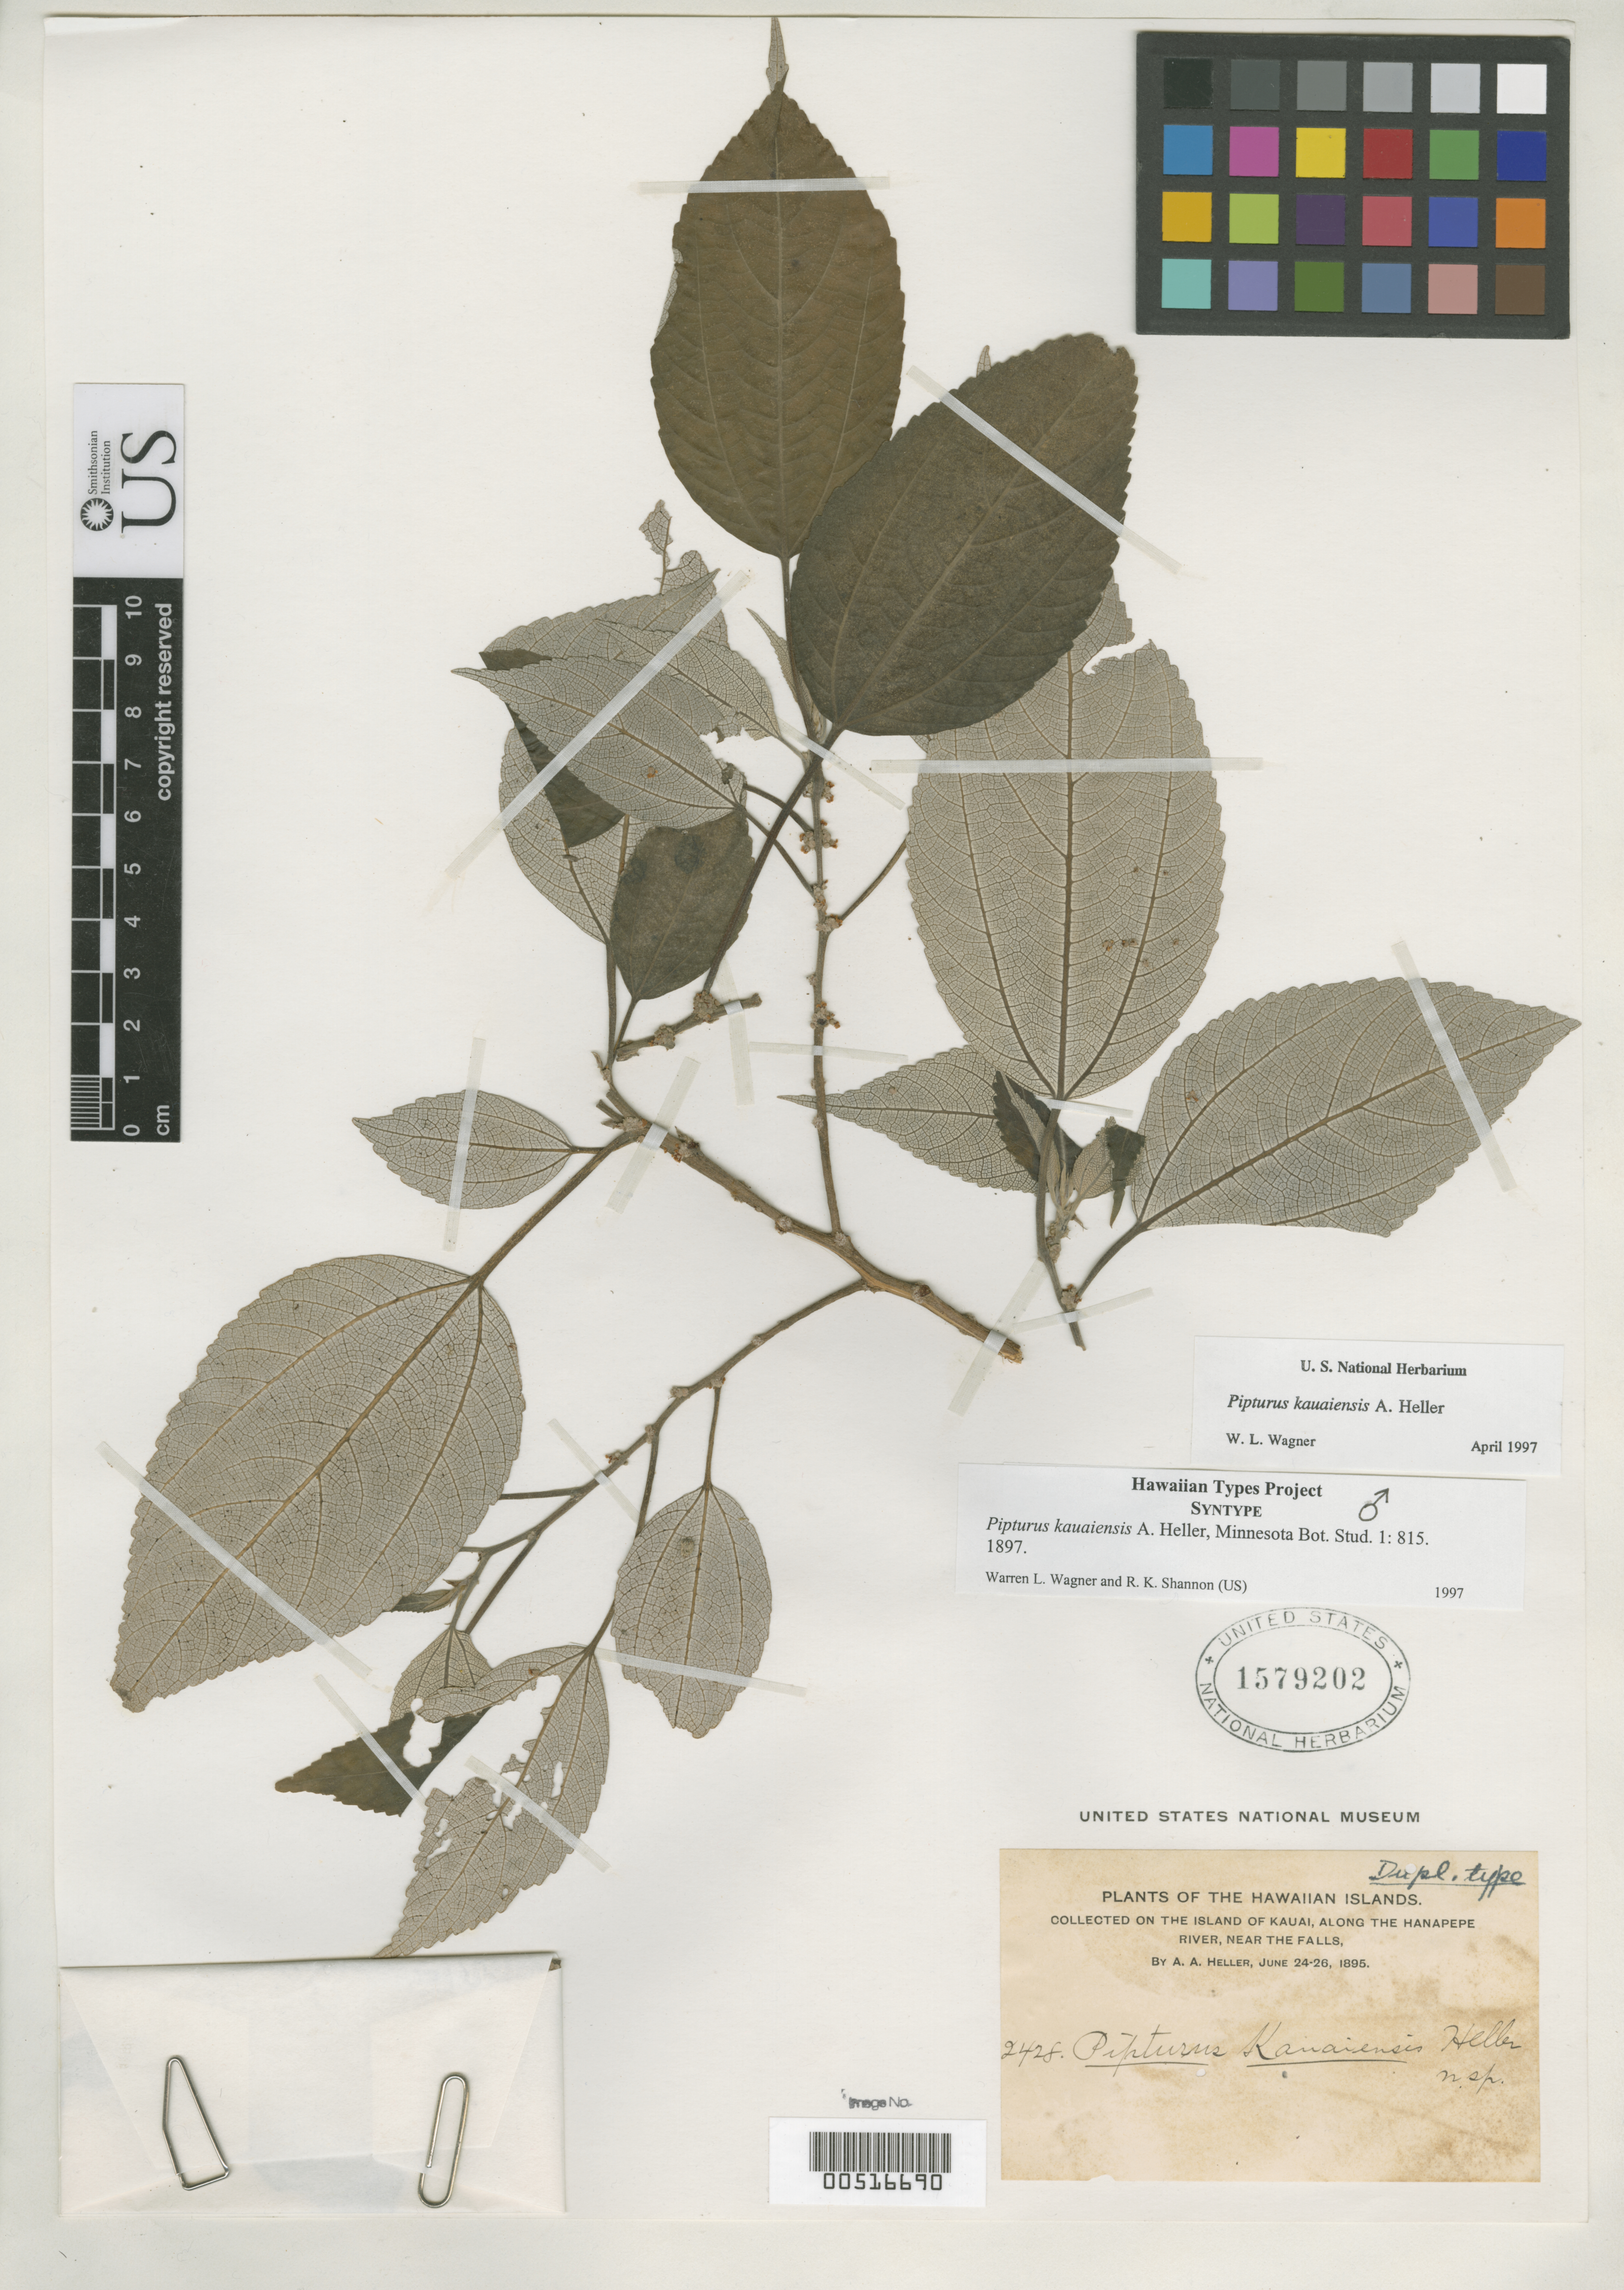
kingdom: Plantae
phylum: Tracheophyta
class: Magnoliopsida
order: Rosales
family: Urticaceae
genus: Pipturus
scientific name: Pipturus kauaiensis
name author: A. Heller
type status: Syntype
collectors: A. A. Heller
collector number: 2428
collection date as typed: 24 Jun 1895 to 26 Jun 1895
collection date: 1895-06-24/1895-06-26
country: United States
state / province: Hawaii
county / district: Kauai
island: Kaua'i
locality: Hanapepe River, near Falls.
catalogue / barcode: US 1579202